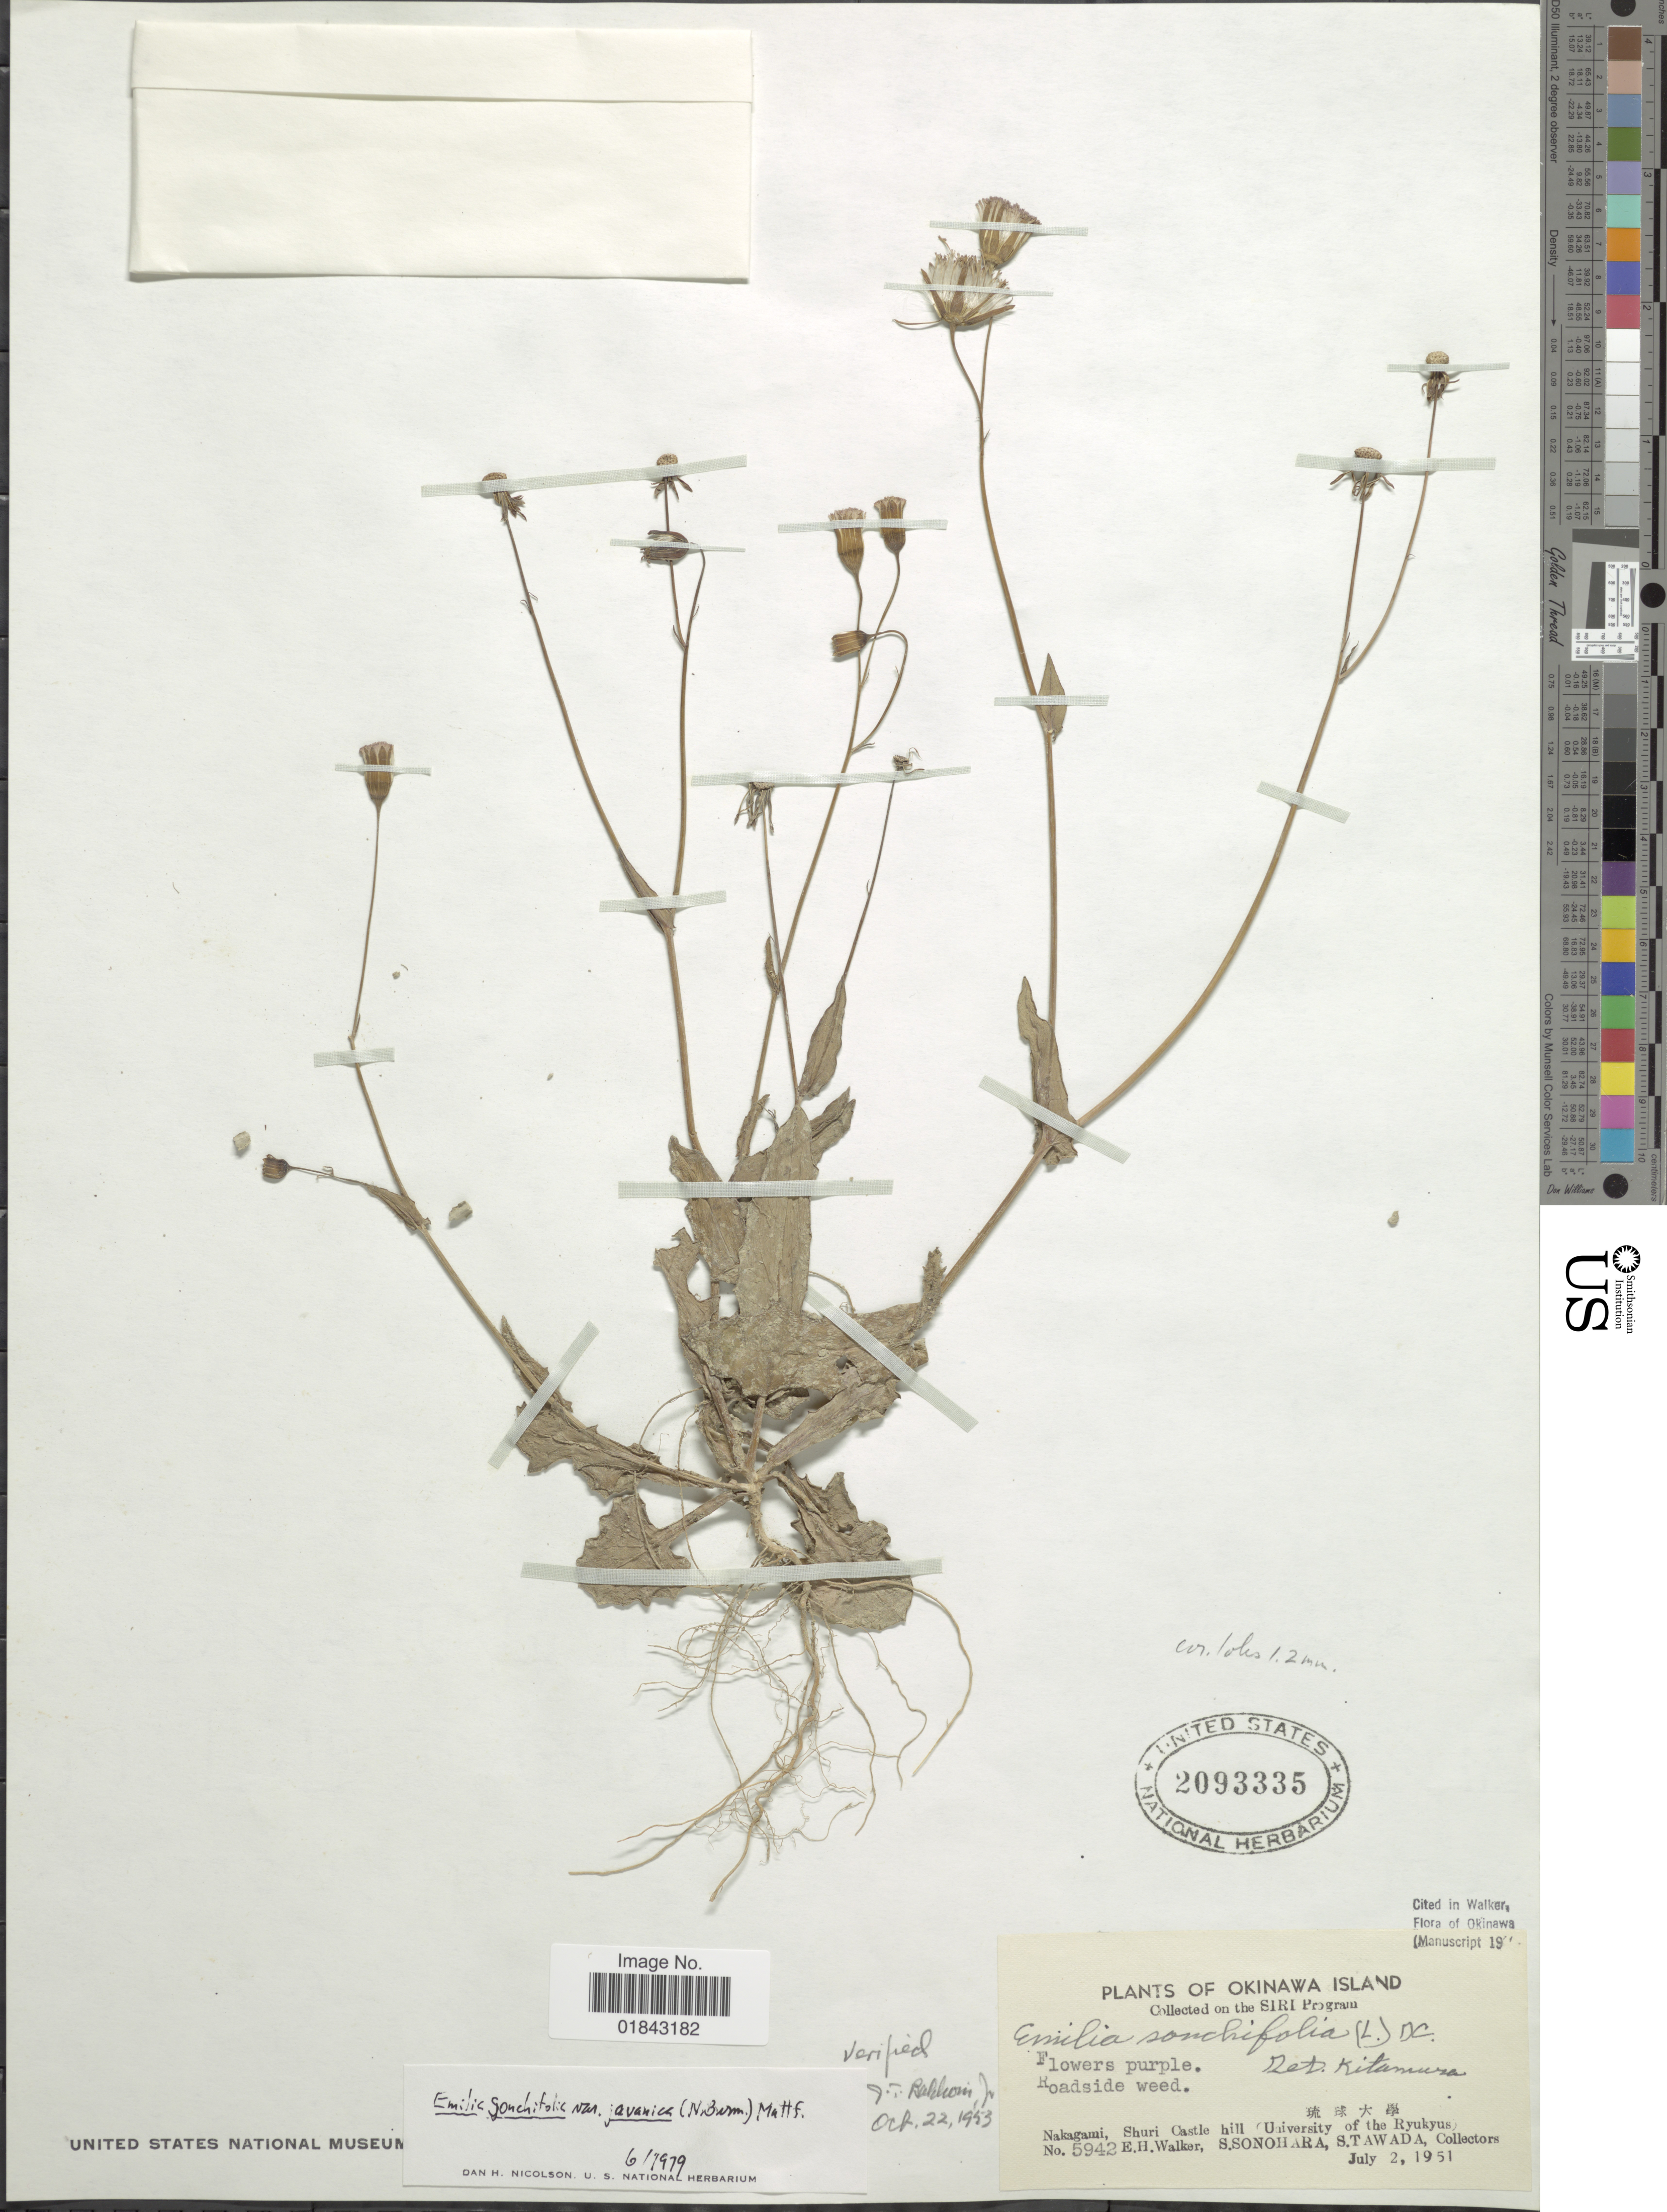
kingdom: Plantae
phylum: Tracheophyta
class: Magnoliopsida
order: Asterales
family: Asteraceae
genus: Emilia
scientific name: Emilia sonchifolia var. javanica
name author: (Burm. f.) Mattf.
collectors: E. H. Walker, S. Sonohara & S. Tawada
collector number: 5942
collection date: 1951-07-02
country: Japan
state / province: Okinawa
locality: Okinawa Island, roadside wed, Nakagami, Shuri Castle hill (University of the Ryukyus)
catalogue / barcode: US 2093335